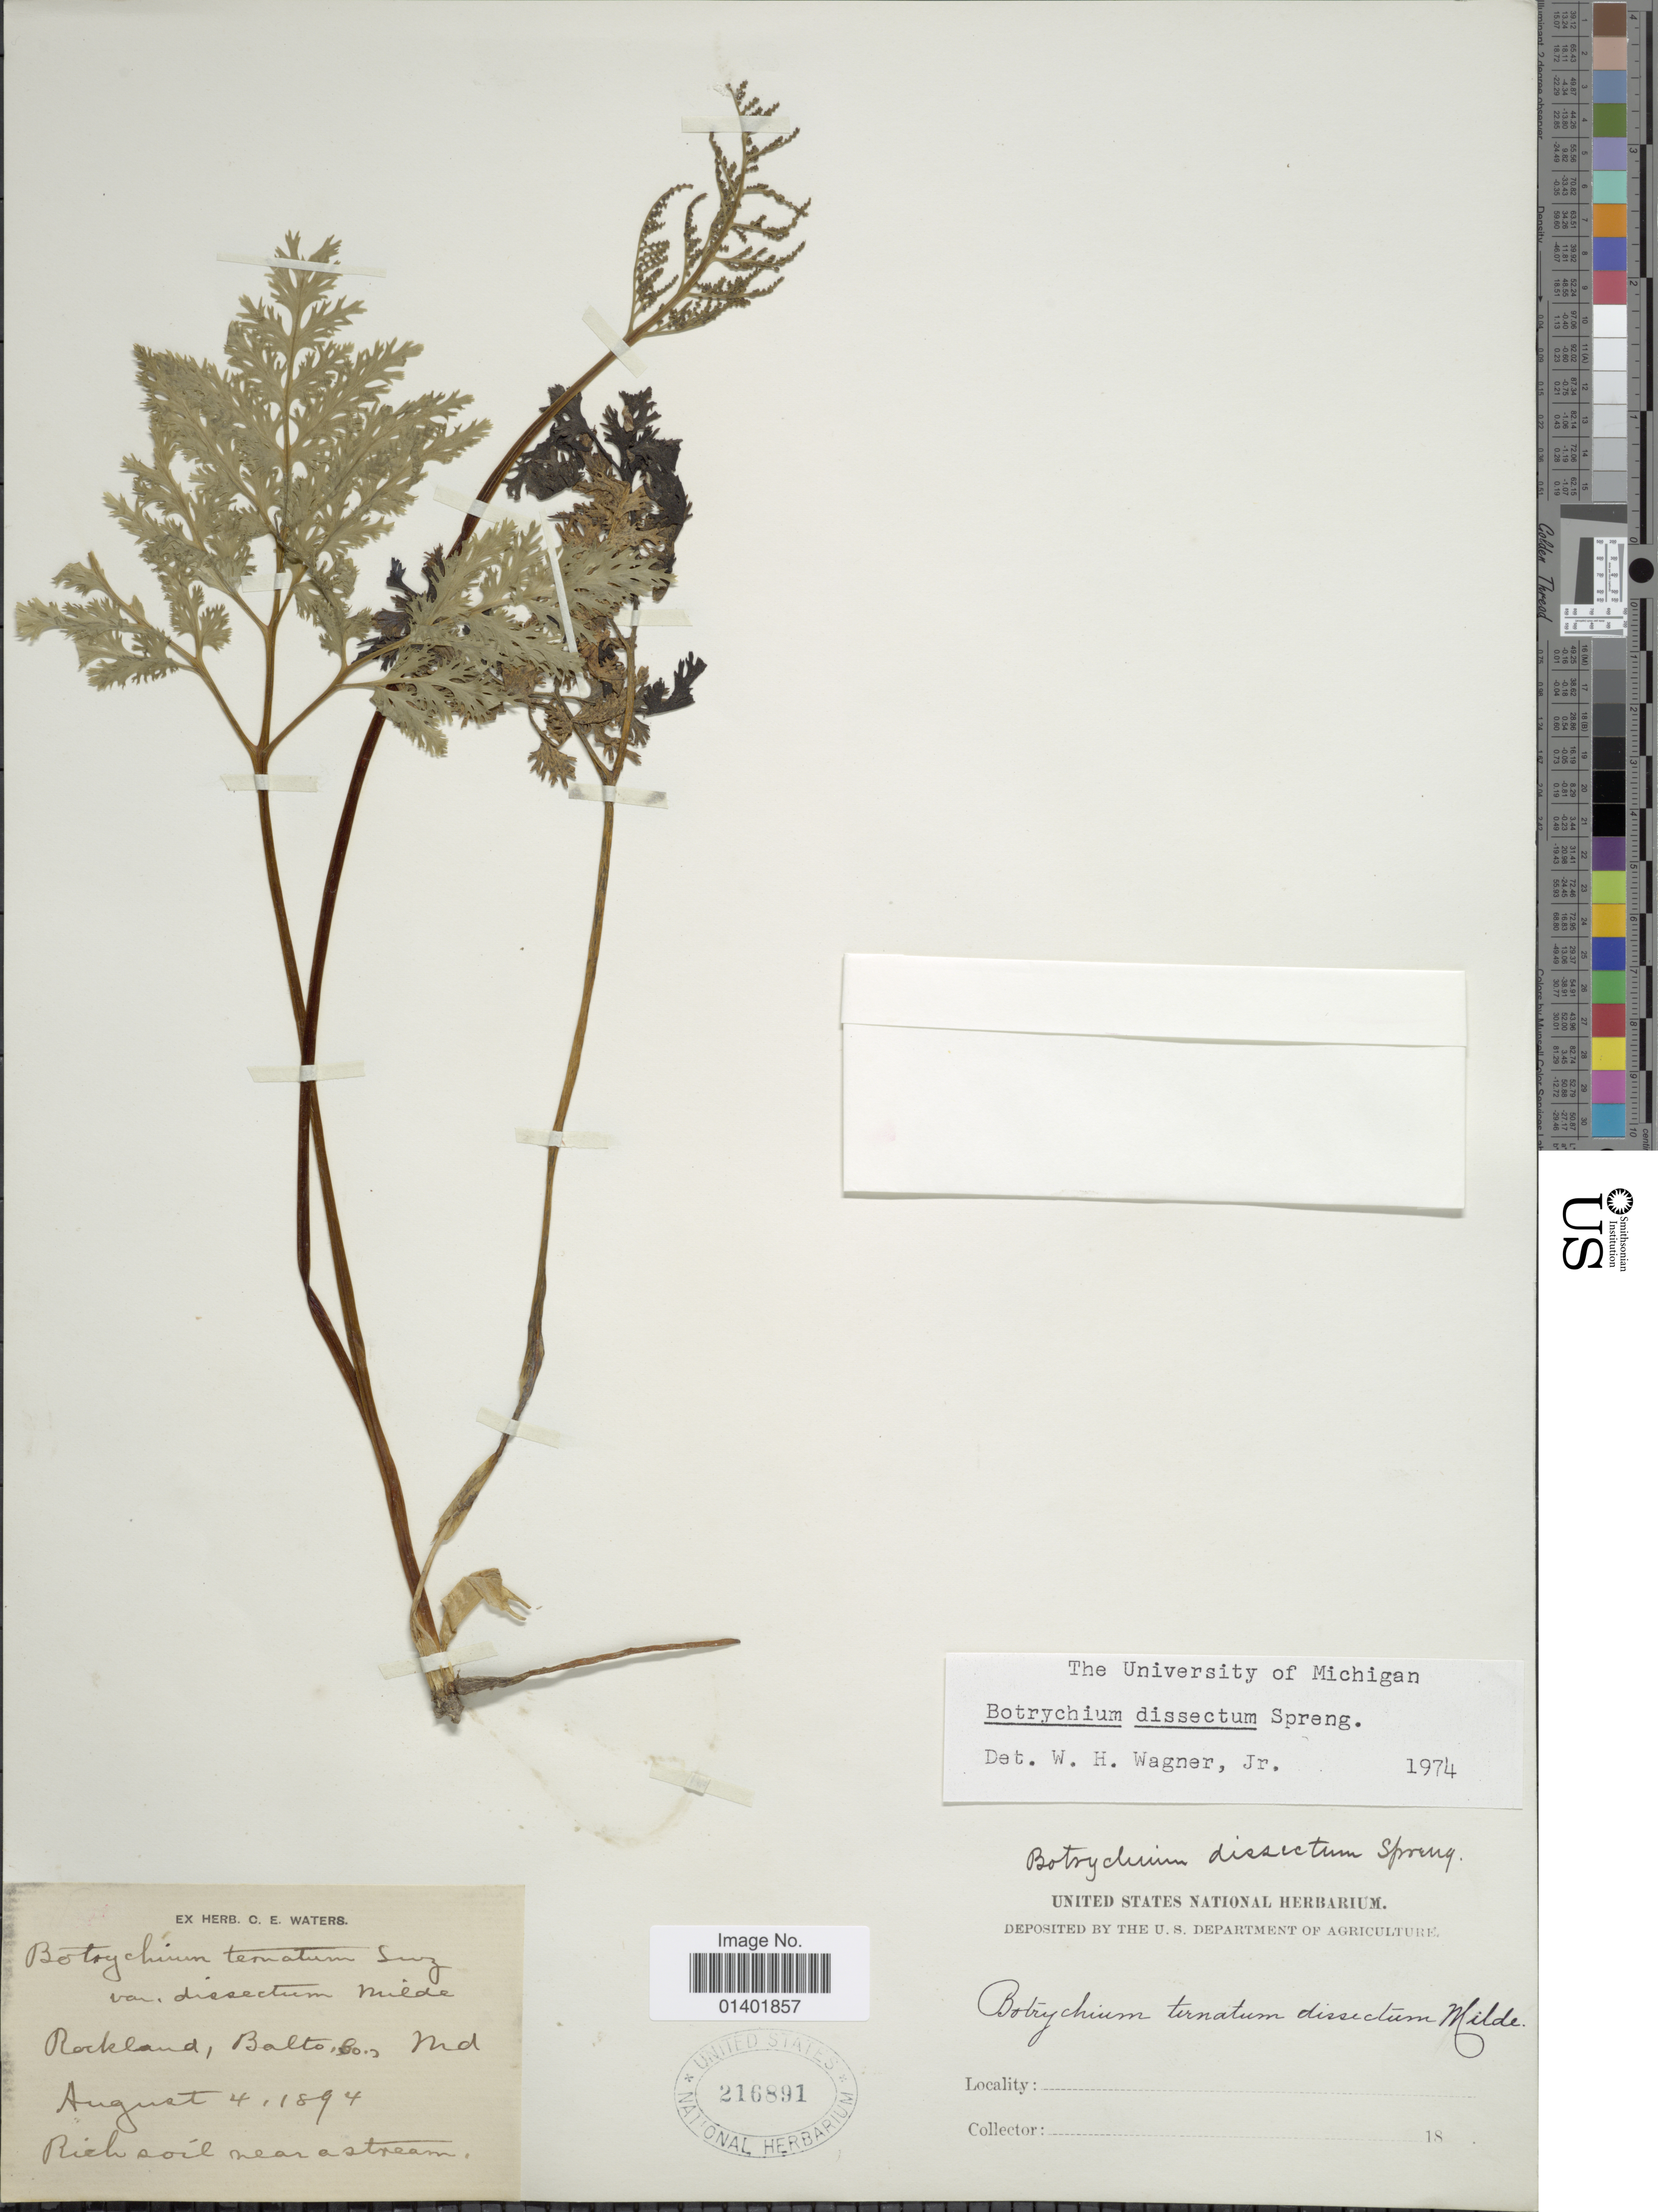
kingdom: Plantae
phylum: Tracheophyta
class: Polypodiopsida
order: Ophioglossales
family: Ophioglossaceae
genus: Botrychium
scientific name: Botrychium dissectum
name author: Spreng.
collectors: C. Waters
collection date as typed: Transcribed d/m/y: //18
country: United States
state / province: Maryland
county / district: Baltimore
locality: Rockland, Balto Co.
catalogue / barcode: US 216891